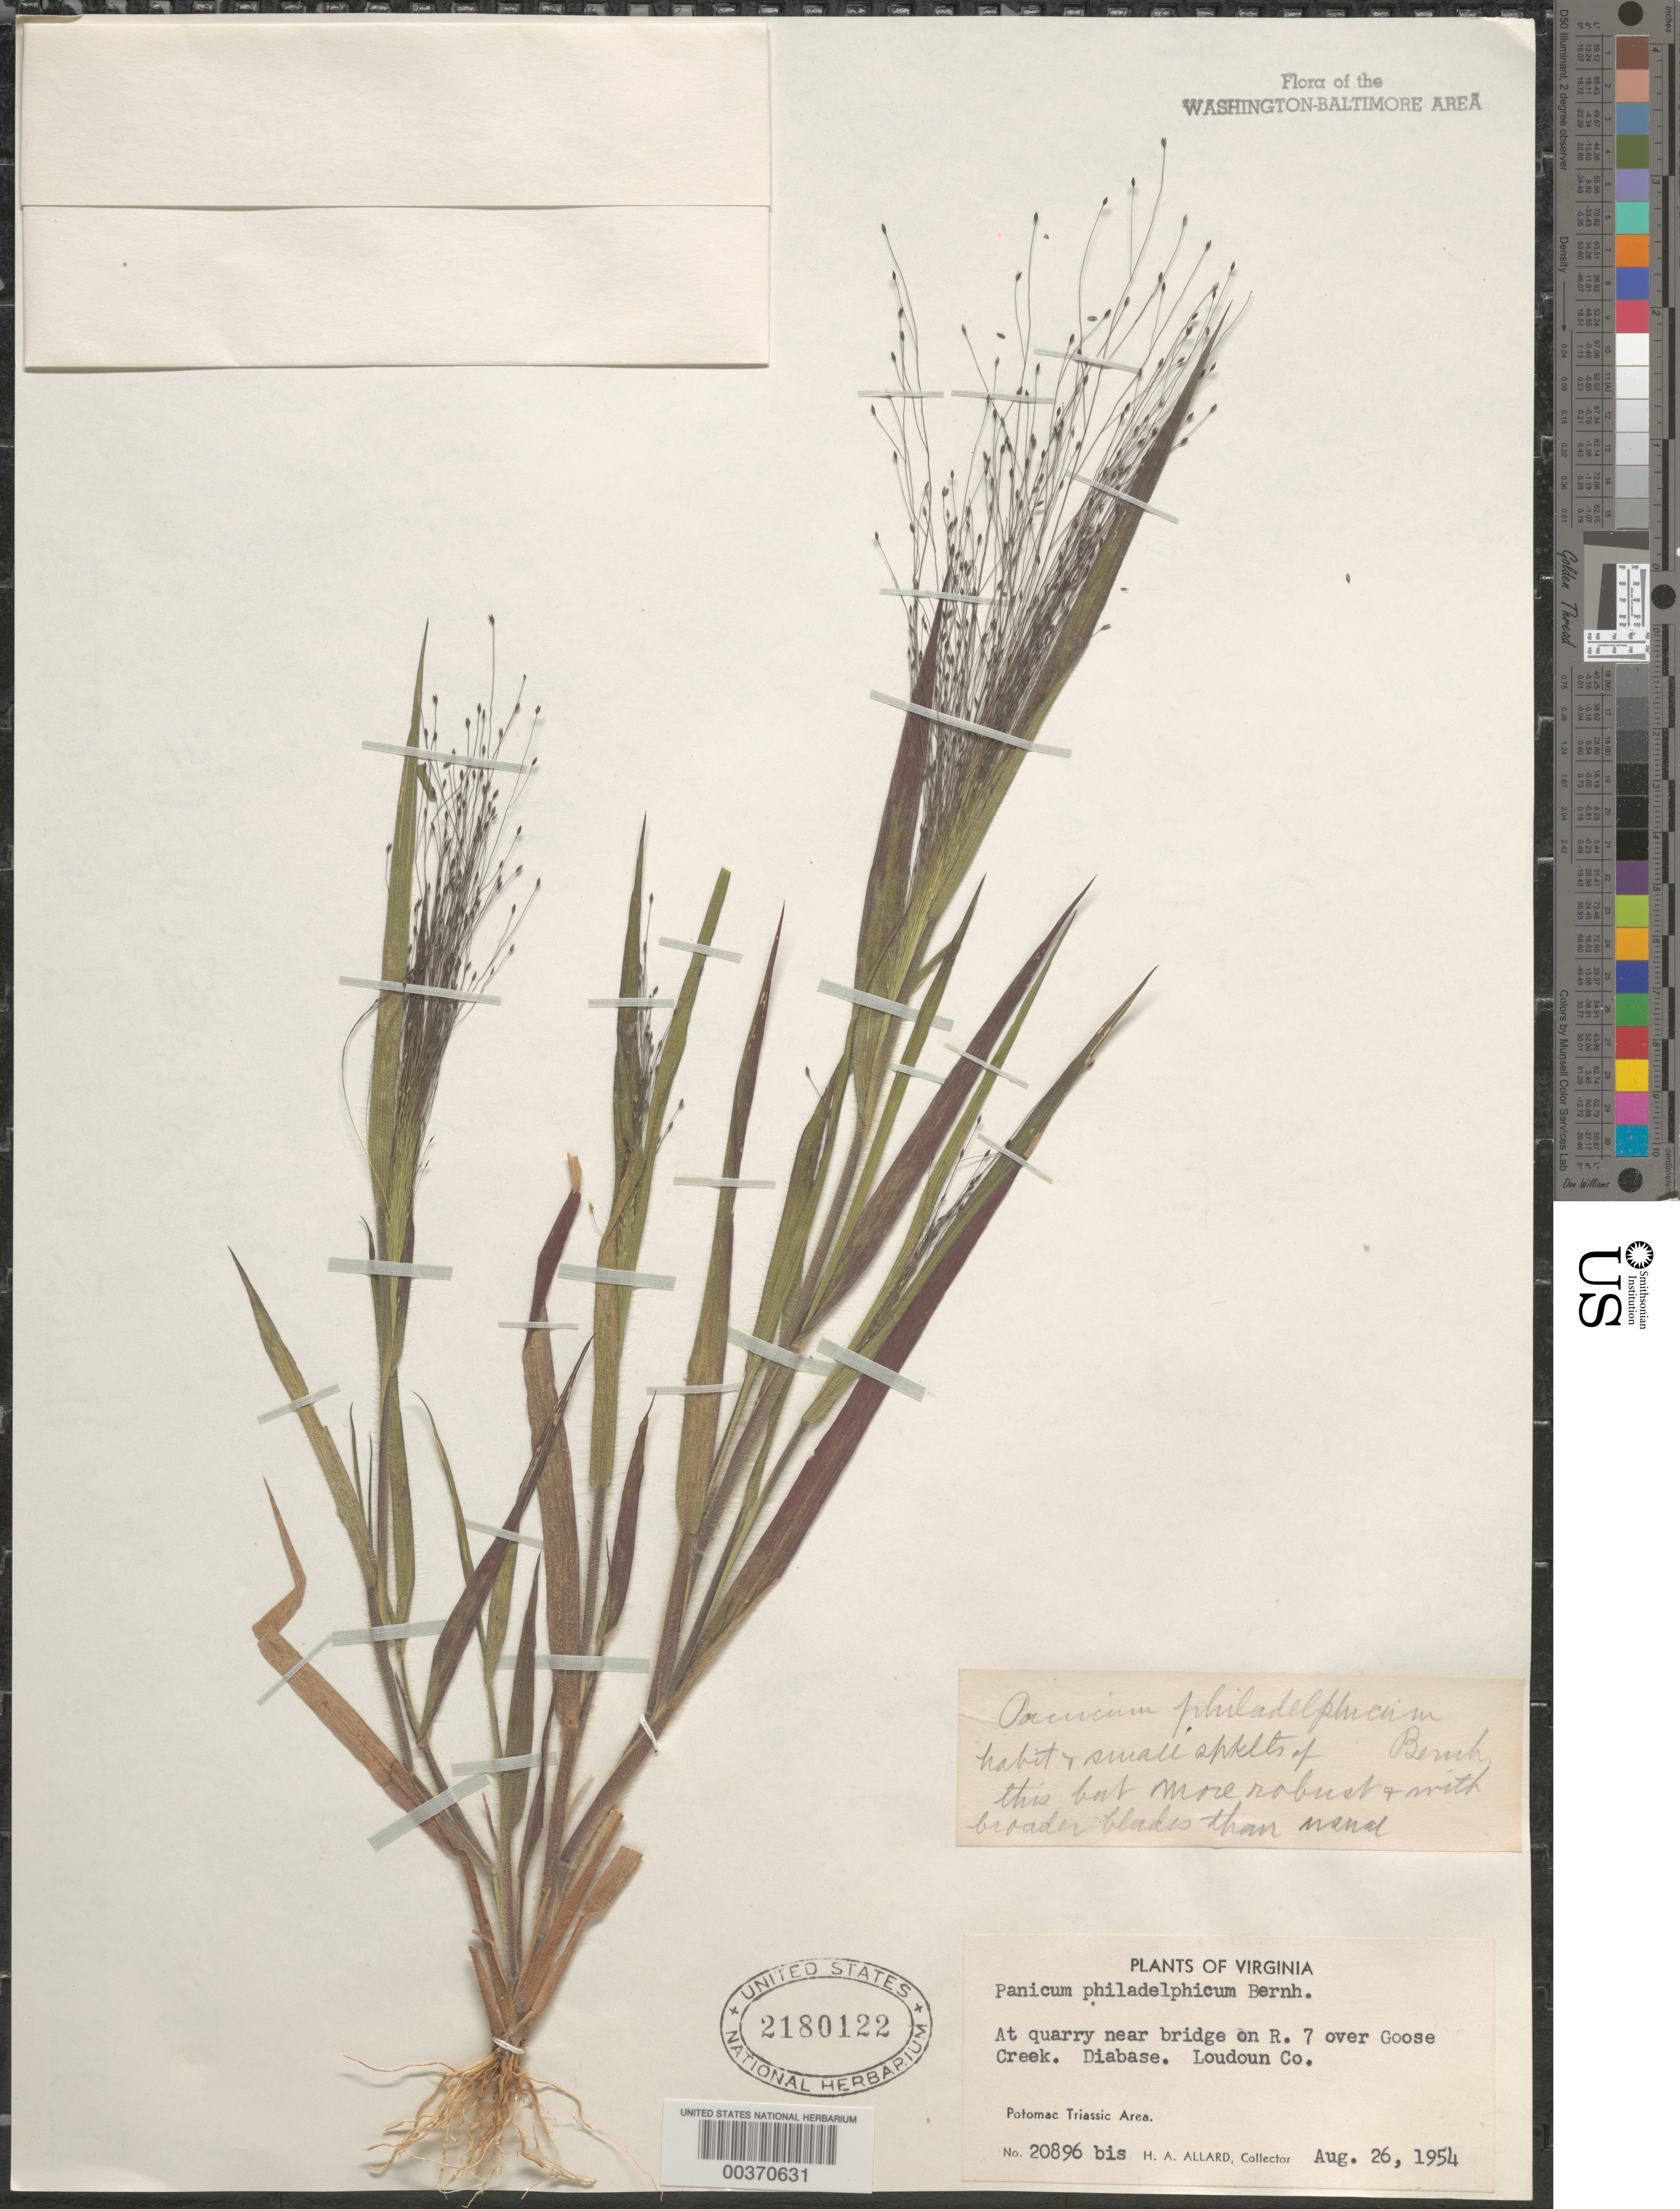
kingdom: Plantae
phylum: Tracheophyta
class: Liliopsida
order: Poales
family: Poaceae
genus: Panicum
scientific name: Panicum philadelphicum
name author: Bernh. ex Trin.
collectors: H. A. Allard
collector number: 20896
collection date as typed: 26 Aug 1954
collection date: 1954-08-26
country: United States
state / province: Virginia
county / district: Loudoun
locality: Route 7, Goose Creek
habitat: At quarry near bridge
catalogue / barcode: US 2180122